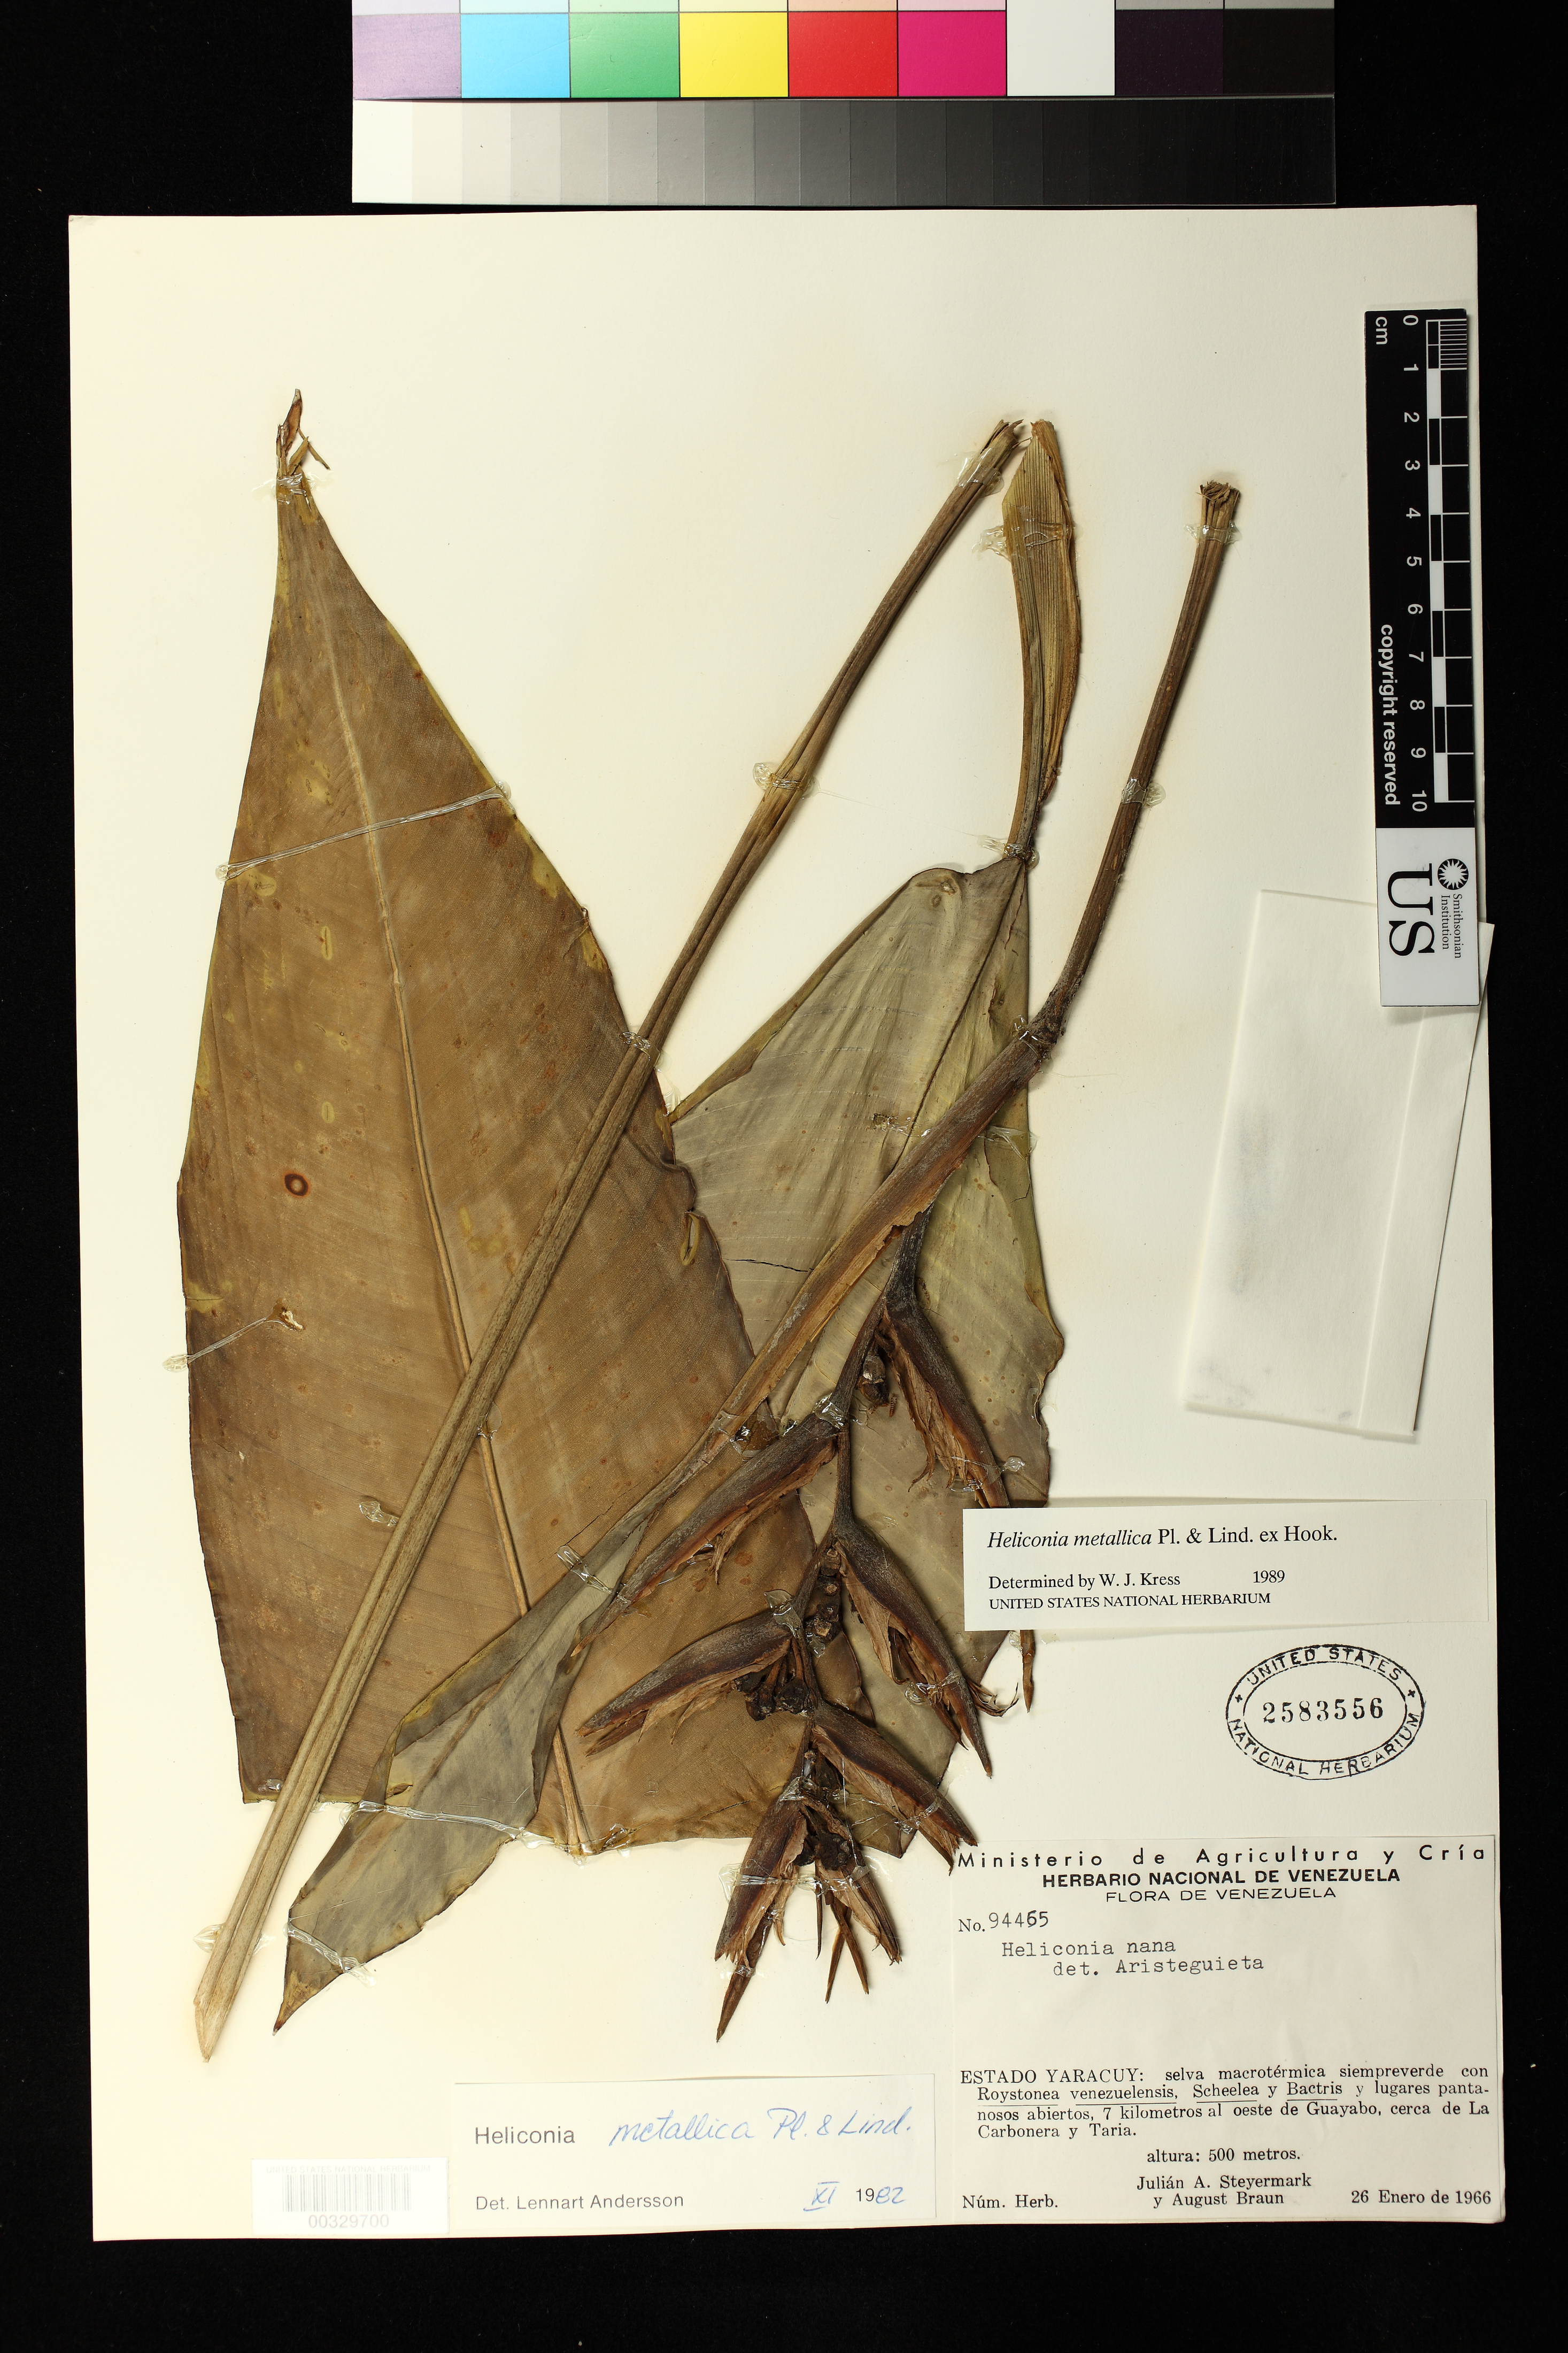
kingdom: Plantae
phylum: Tracheophyta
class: Liliopsida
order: Zingiberales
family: Heliconiaceae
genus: Heliconia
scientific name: Heliconia metallica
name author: Planch. & Linden ex Hook.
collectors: J. Steyermark & A. Braun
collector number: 94465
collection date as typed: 26 Jan 1966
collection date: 1966-01-26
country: Venezuela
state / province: Yaracuy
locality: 7 km w of guayabo, near la carbonera and taria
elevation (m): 500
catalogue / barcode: US 2583556